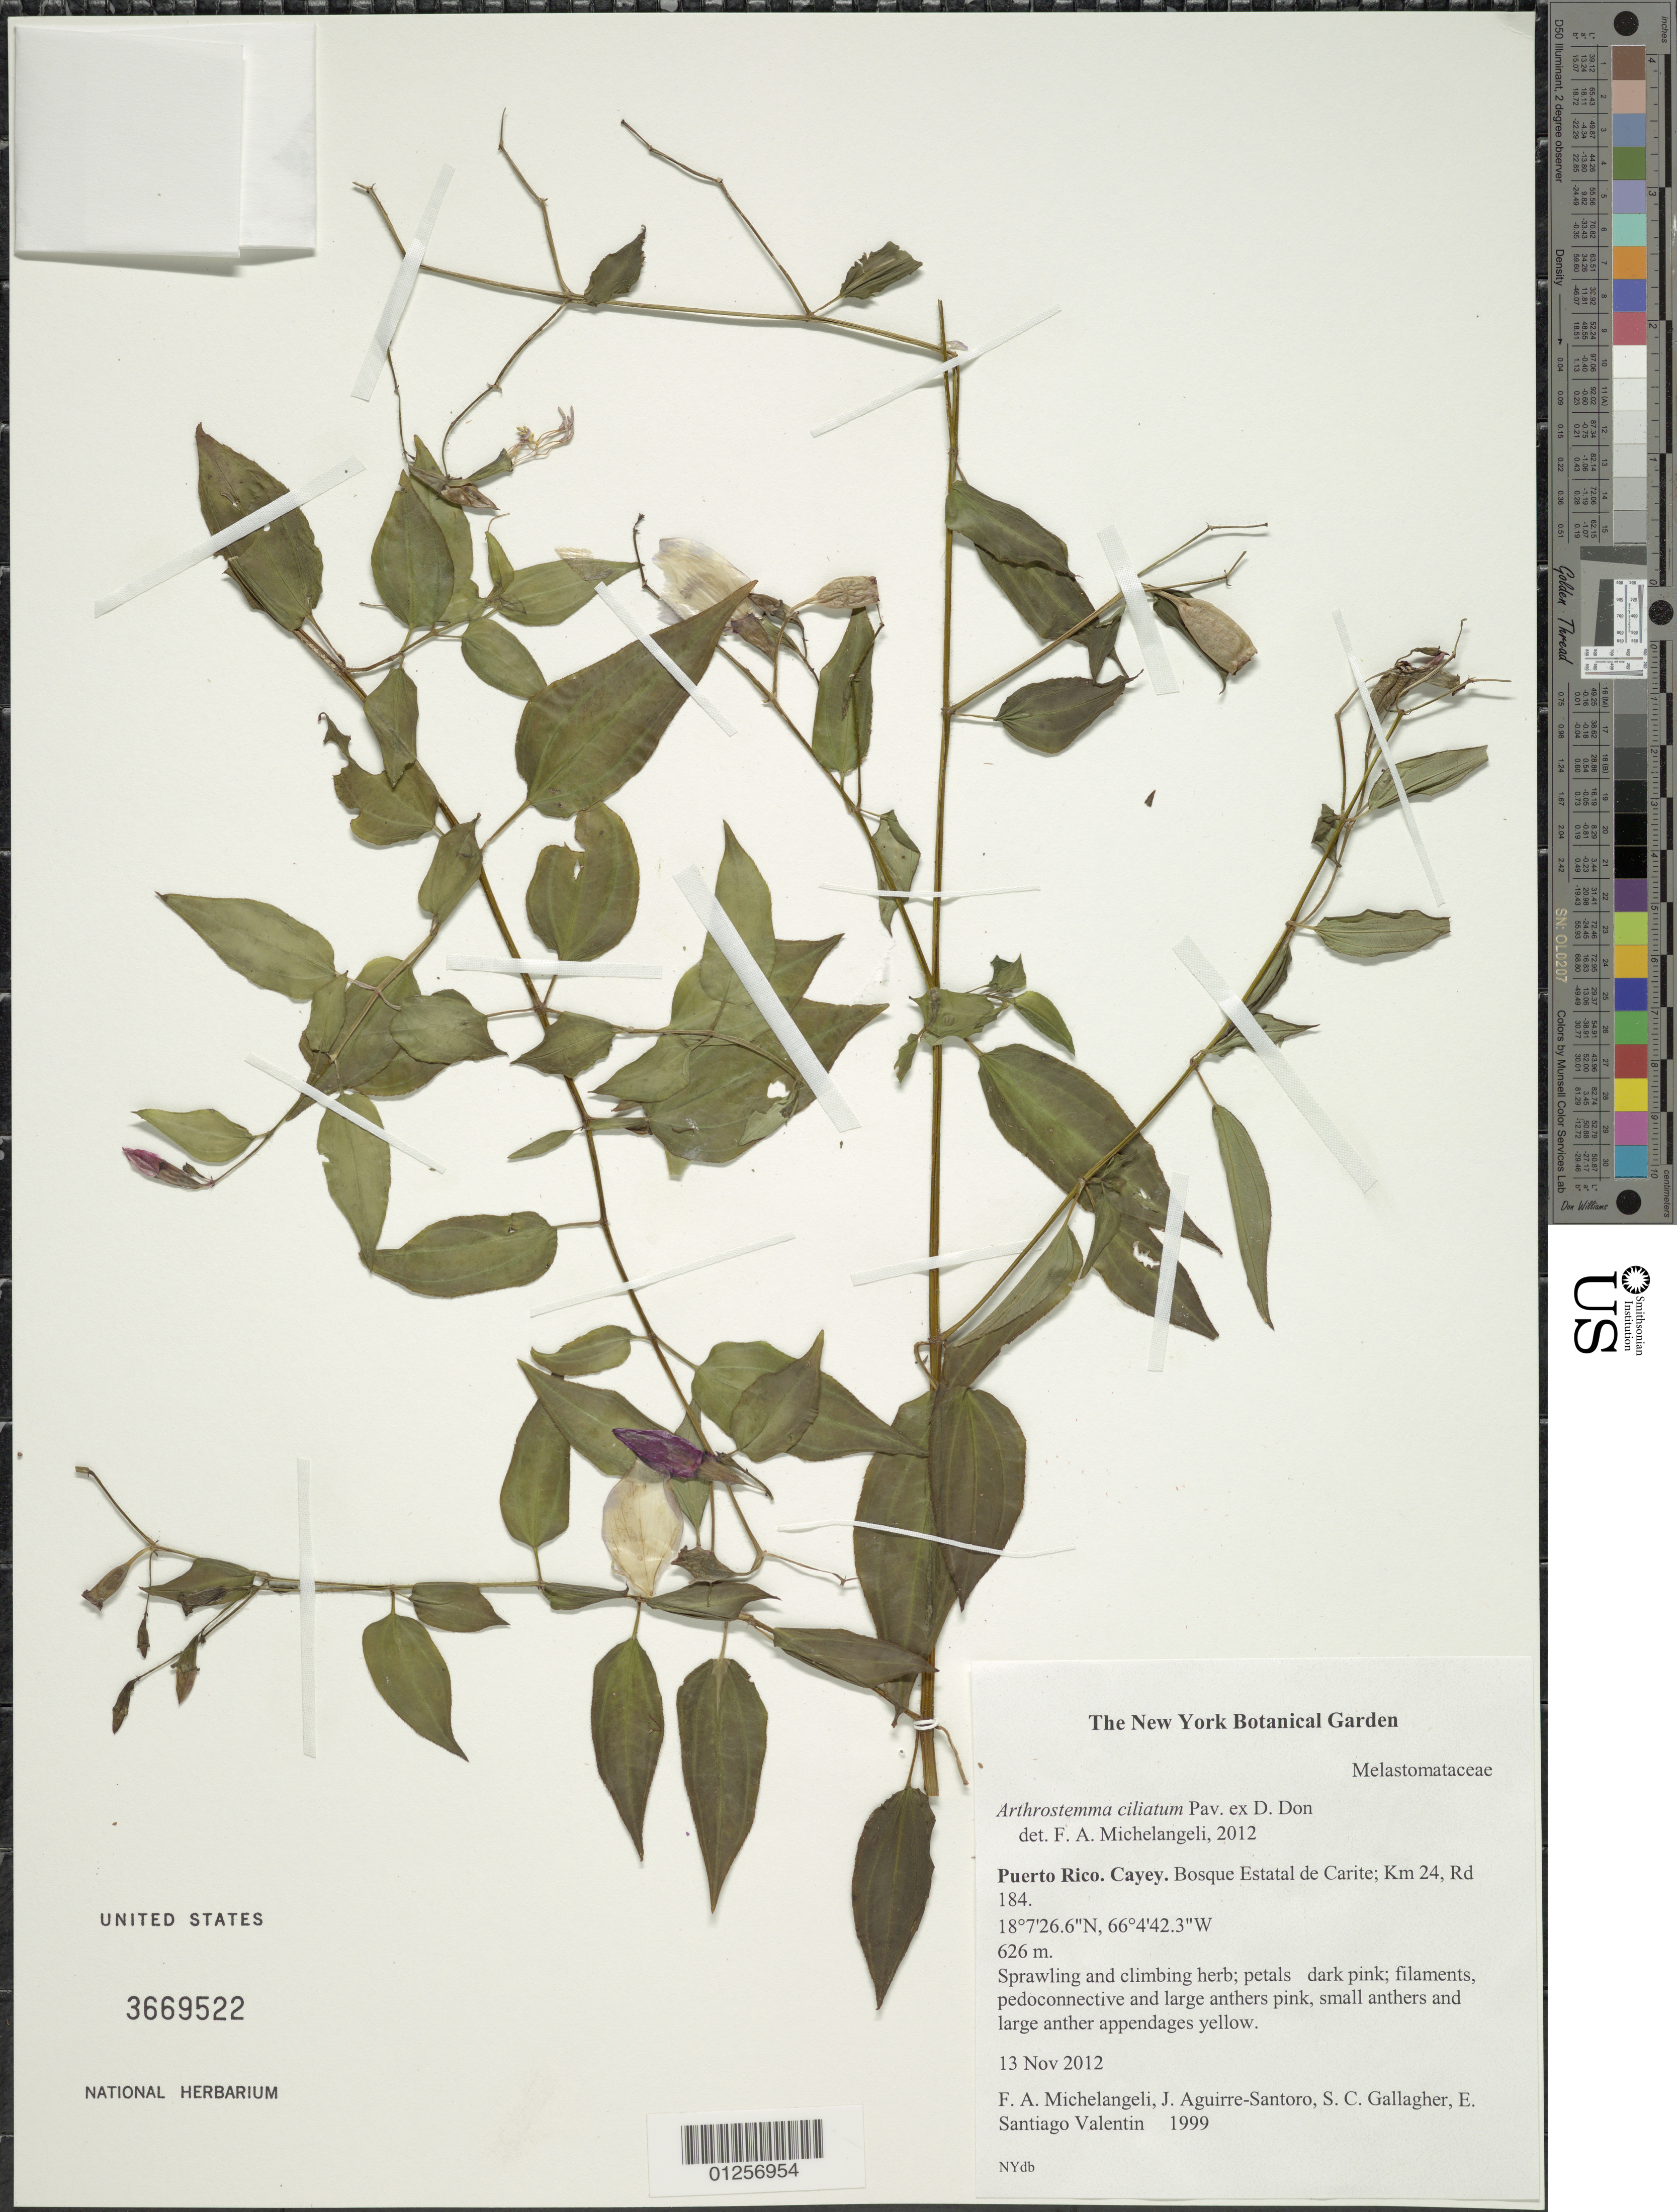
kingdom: Plantae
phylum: Tracheophyta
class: Magnoliopsida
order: Myrtales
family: Melastomataceae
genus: Arthrostemma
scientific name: Arthrostemma ciliatum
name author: Pav. ex D. Don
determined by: Michelangeli, F. A.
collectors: F. A. Michelangeli, J. Aguirre-Santoro, S. Gallagher & E. Santiago-Valentín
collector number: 1999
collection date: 2012-11-13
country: Puerto Rico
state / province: Cayey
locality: Bosque Estatal de Carite, km 24, Rd 184.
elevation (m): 626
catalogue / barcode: US 3669522